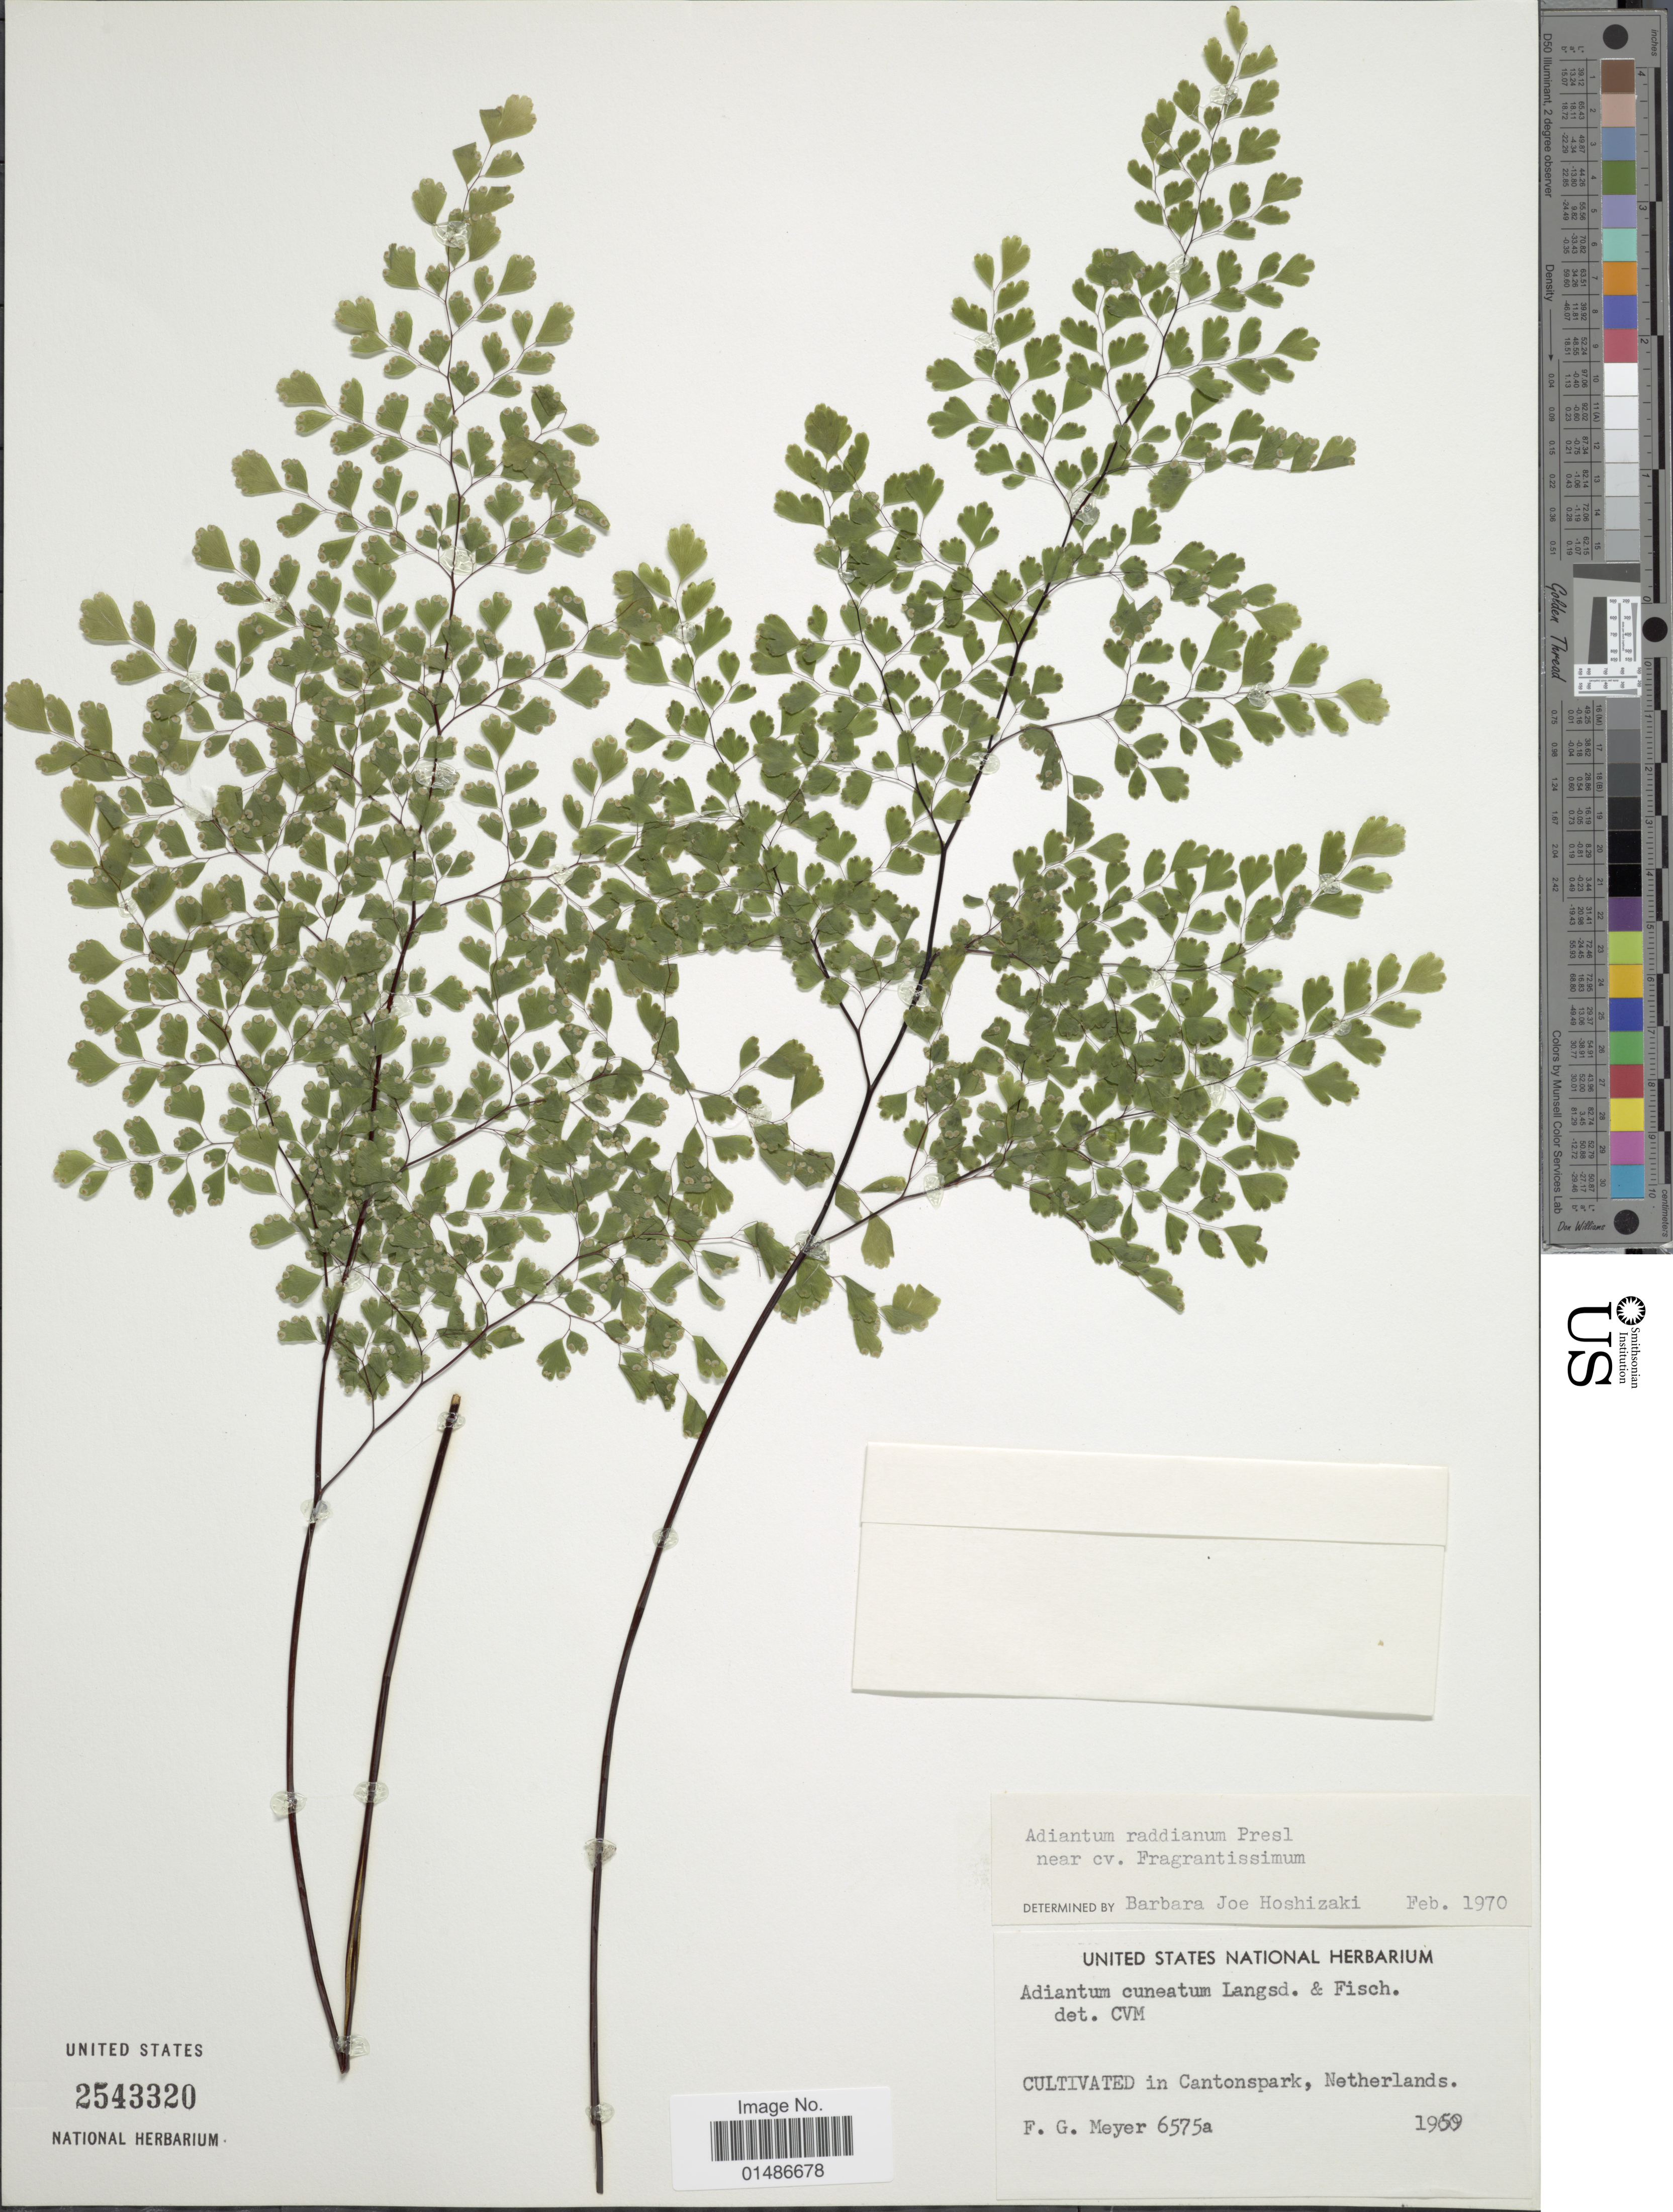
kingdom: Plantae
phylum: Tracheophyta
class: Polypodiopsida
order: Polypodiales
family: Pteridaceae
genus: Adiantum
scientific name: Adiantum raddianum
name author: C. Presl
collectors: F. G. Meyer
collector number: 6575a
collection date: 1959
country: Netherlands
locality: Cultivated in Cantonspark.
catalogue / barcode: US 2543320